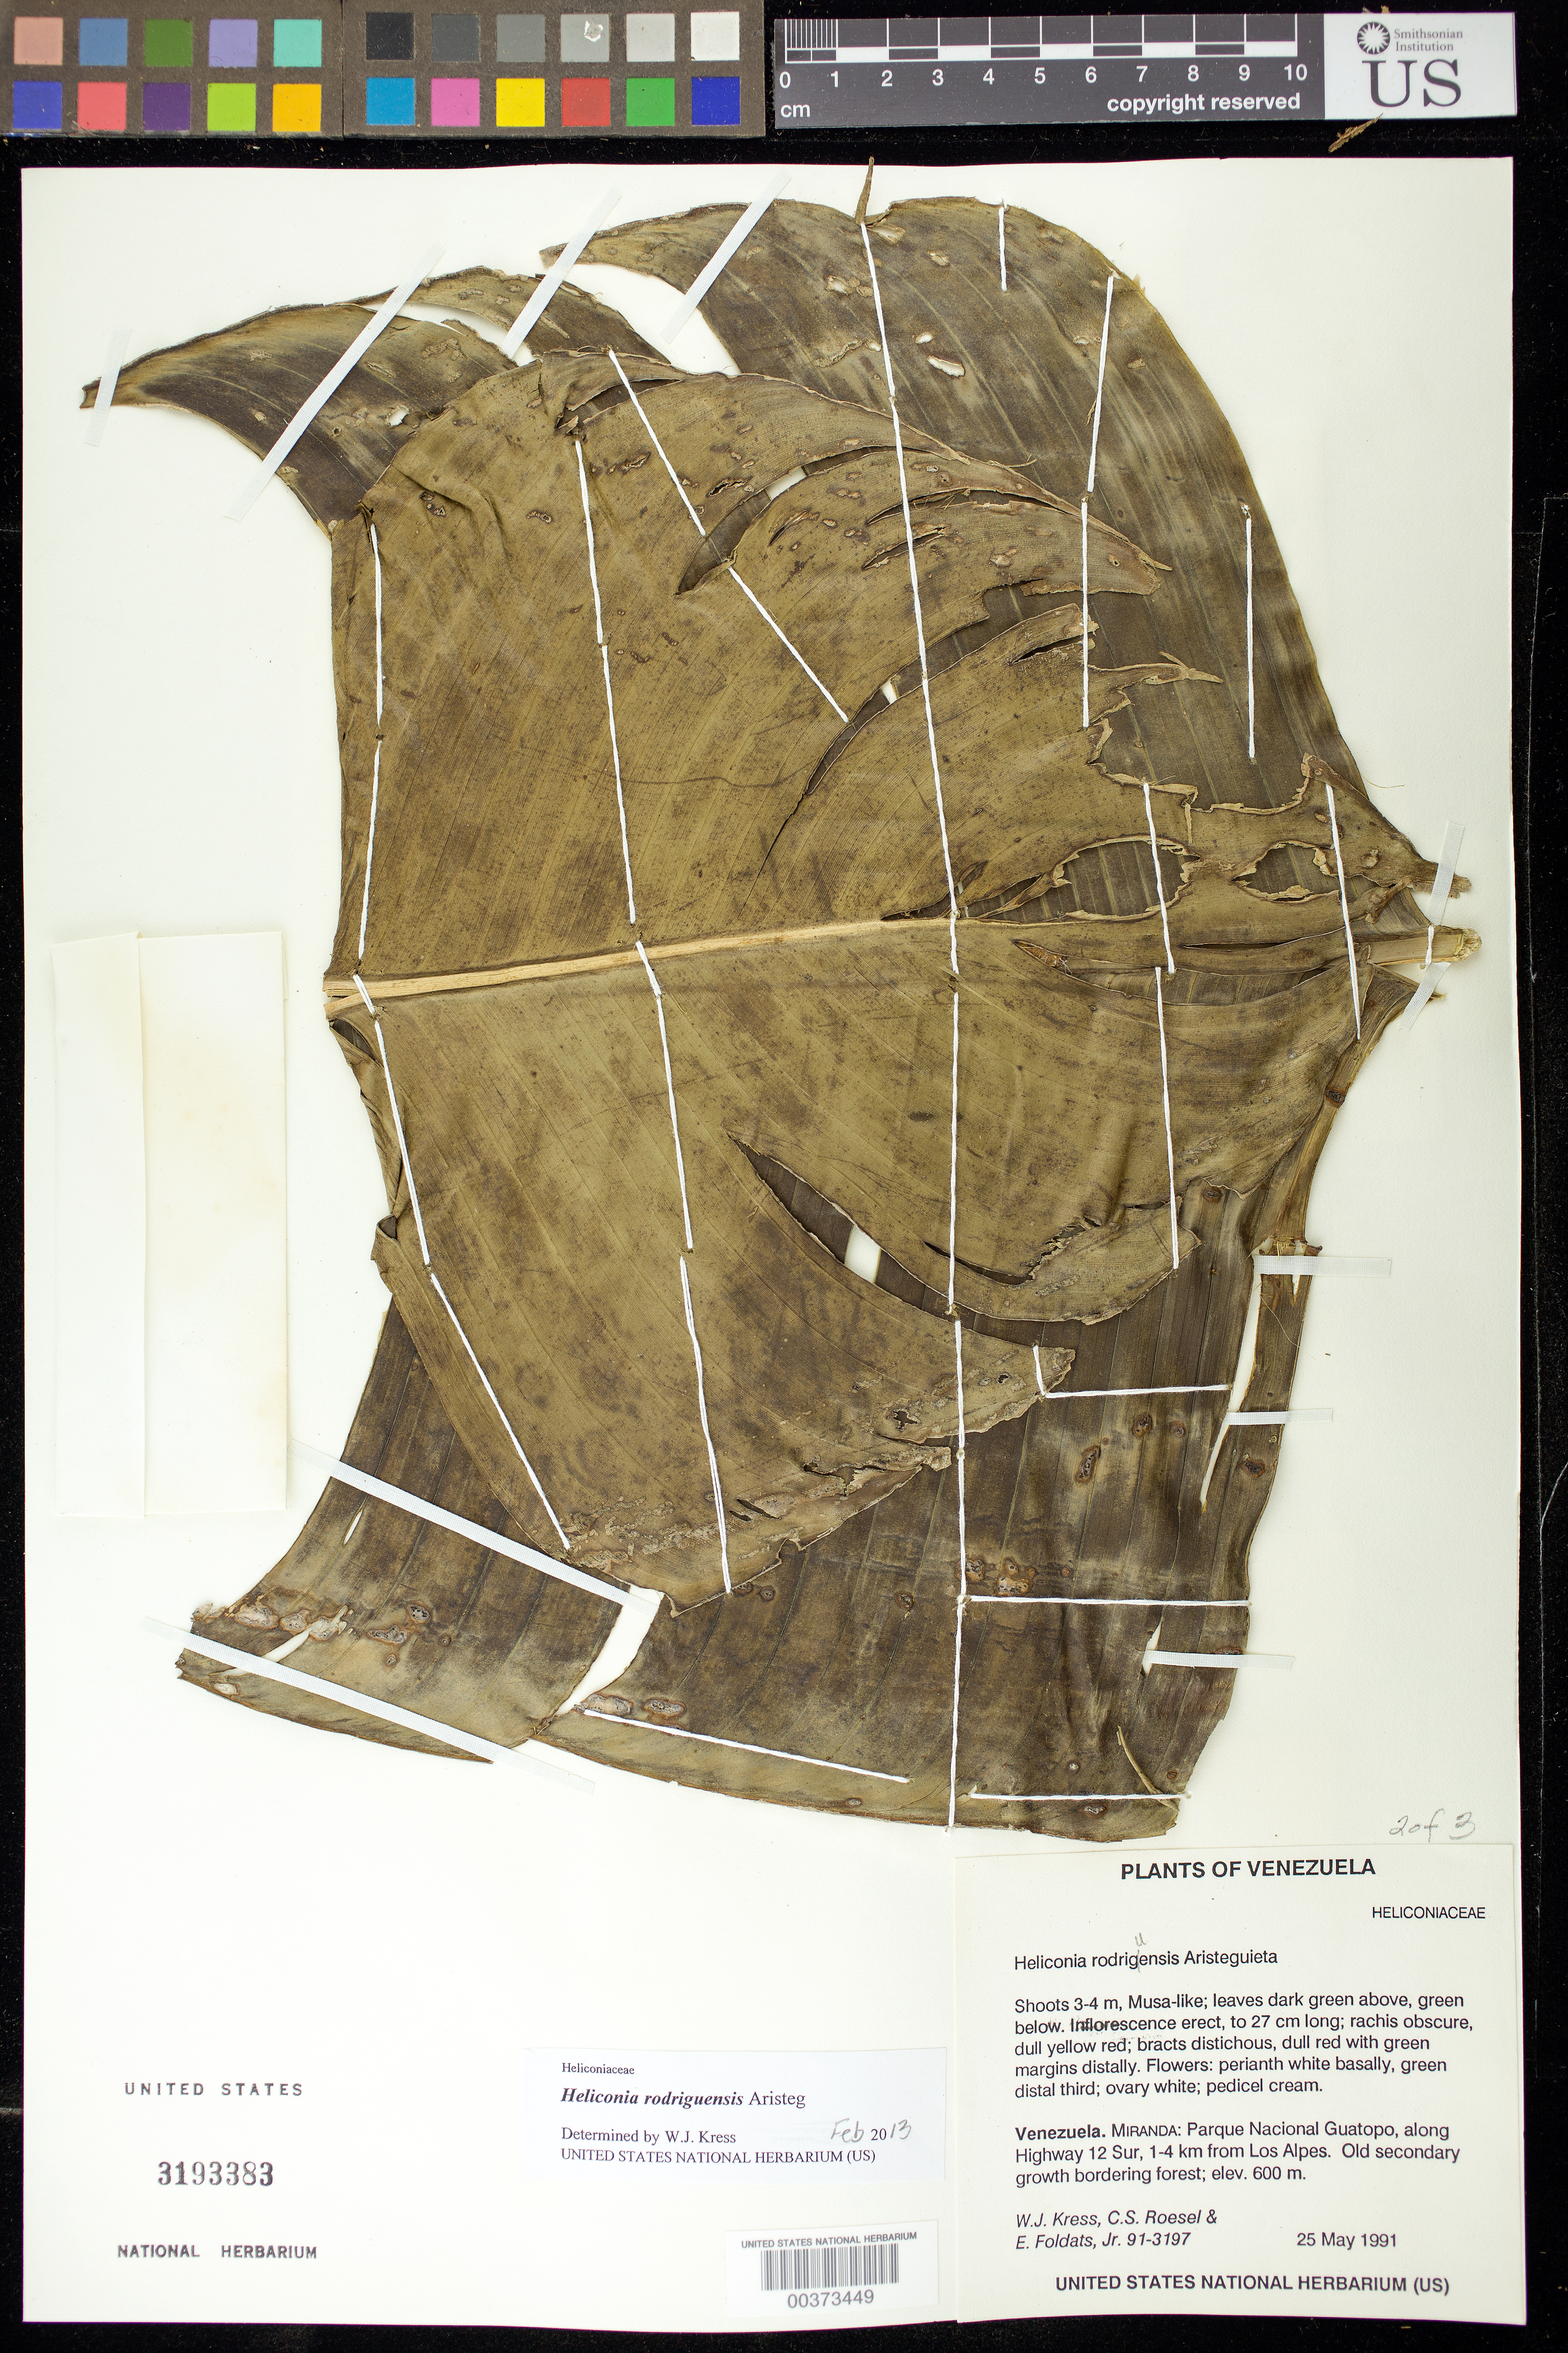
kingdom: Plantae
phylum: Tracheophyta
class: Liliopsida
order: Zingiberales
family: Heliconiaceae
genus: Heliconia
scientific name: Heliconia rodriguensis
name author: Aristeg.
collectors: W. J. Kress, C. S. Roesel & E. Foldats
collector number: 91-3197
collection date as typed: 25 May 1991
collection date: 1991-05-25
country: Venezuela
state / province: Miranda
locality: Parque nacional guatopo, along hwy 12 sur, 1-4 km from los alpes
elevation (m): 600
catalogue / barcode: US 3193383